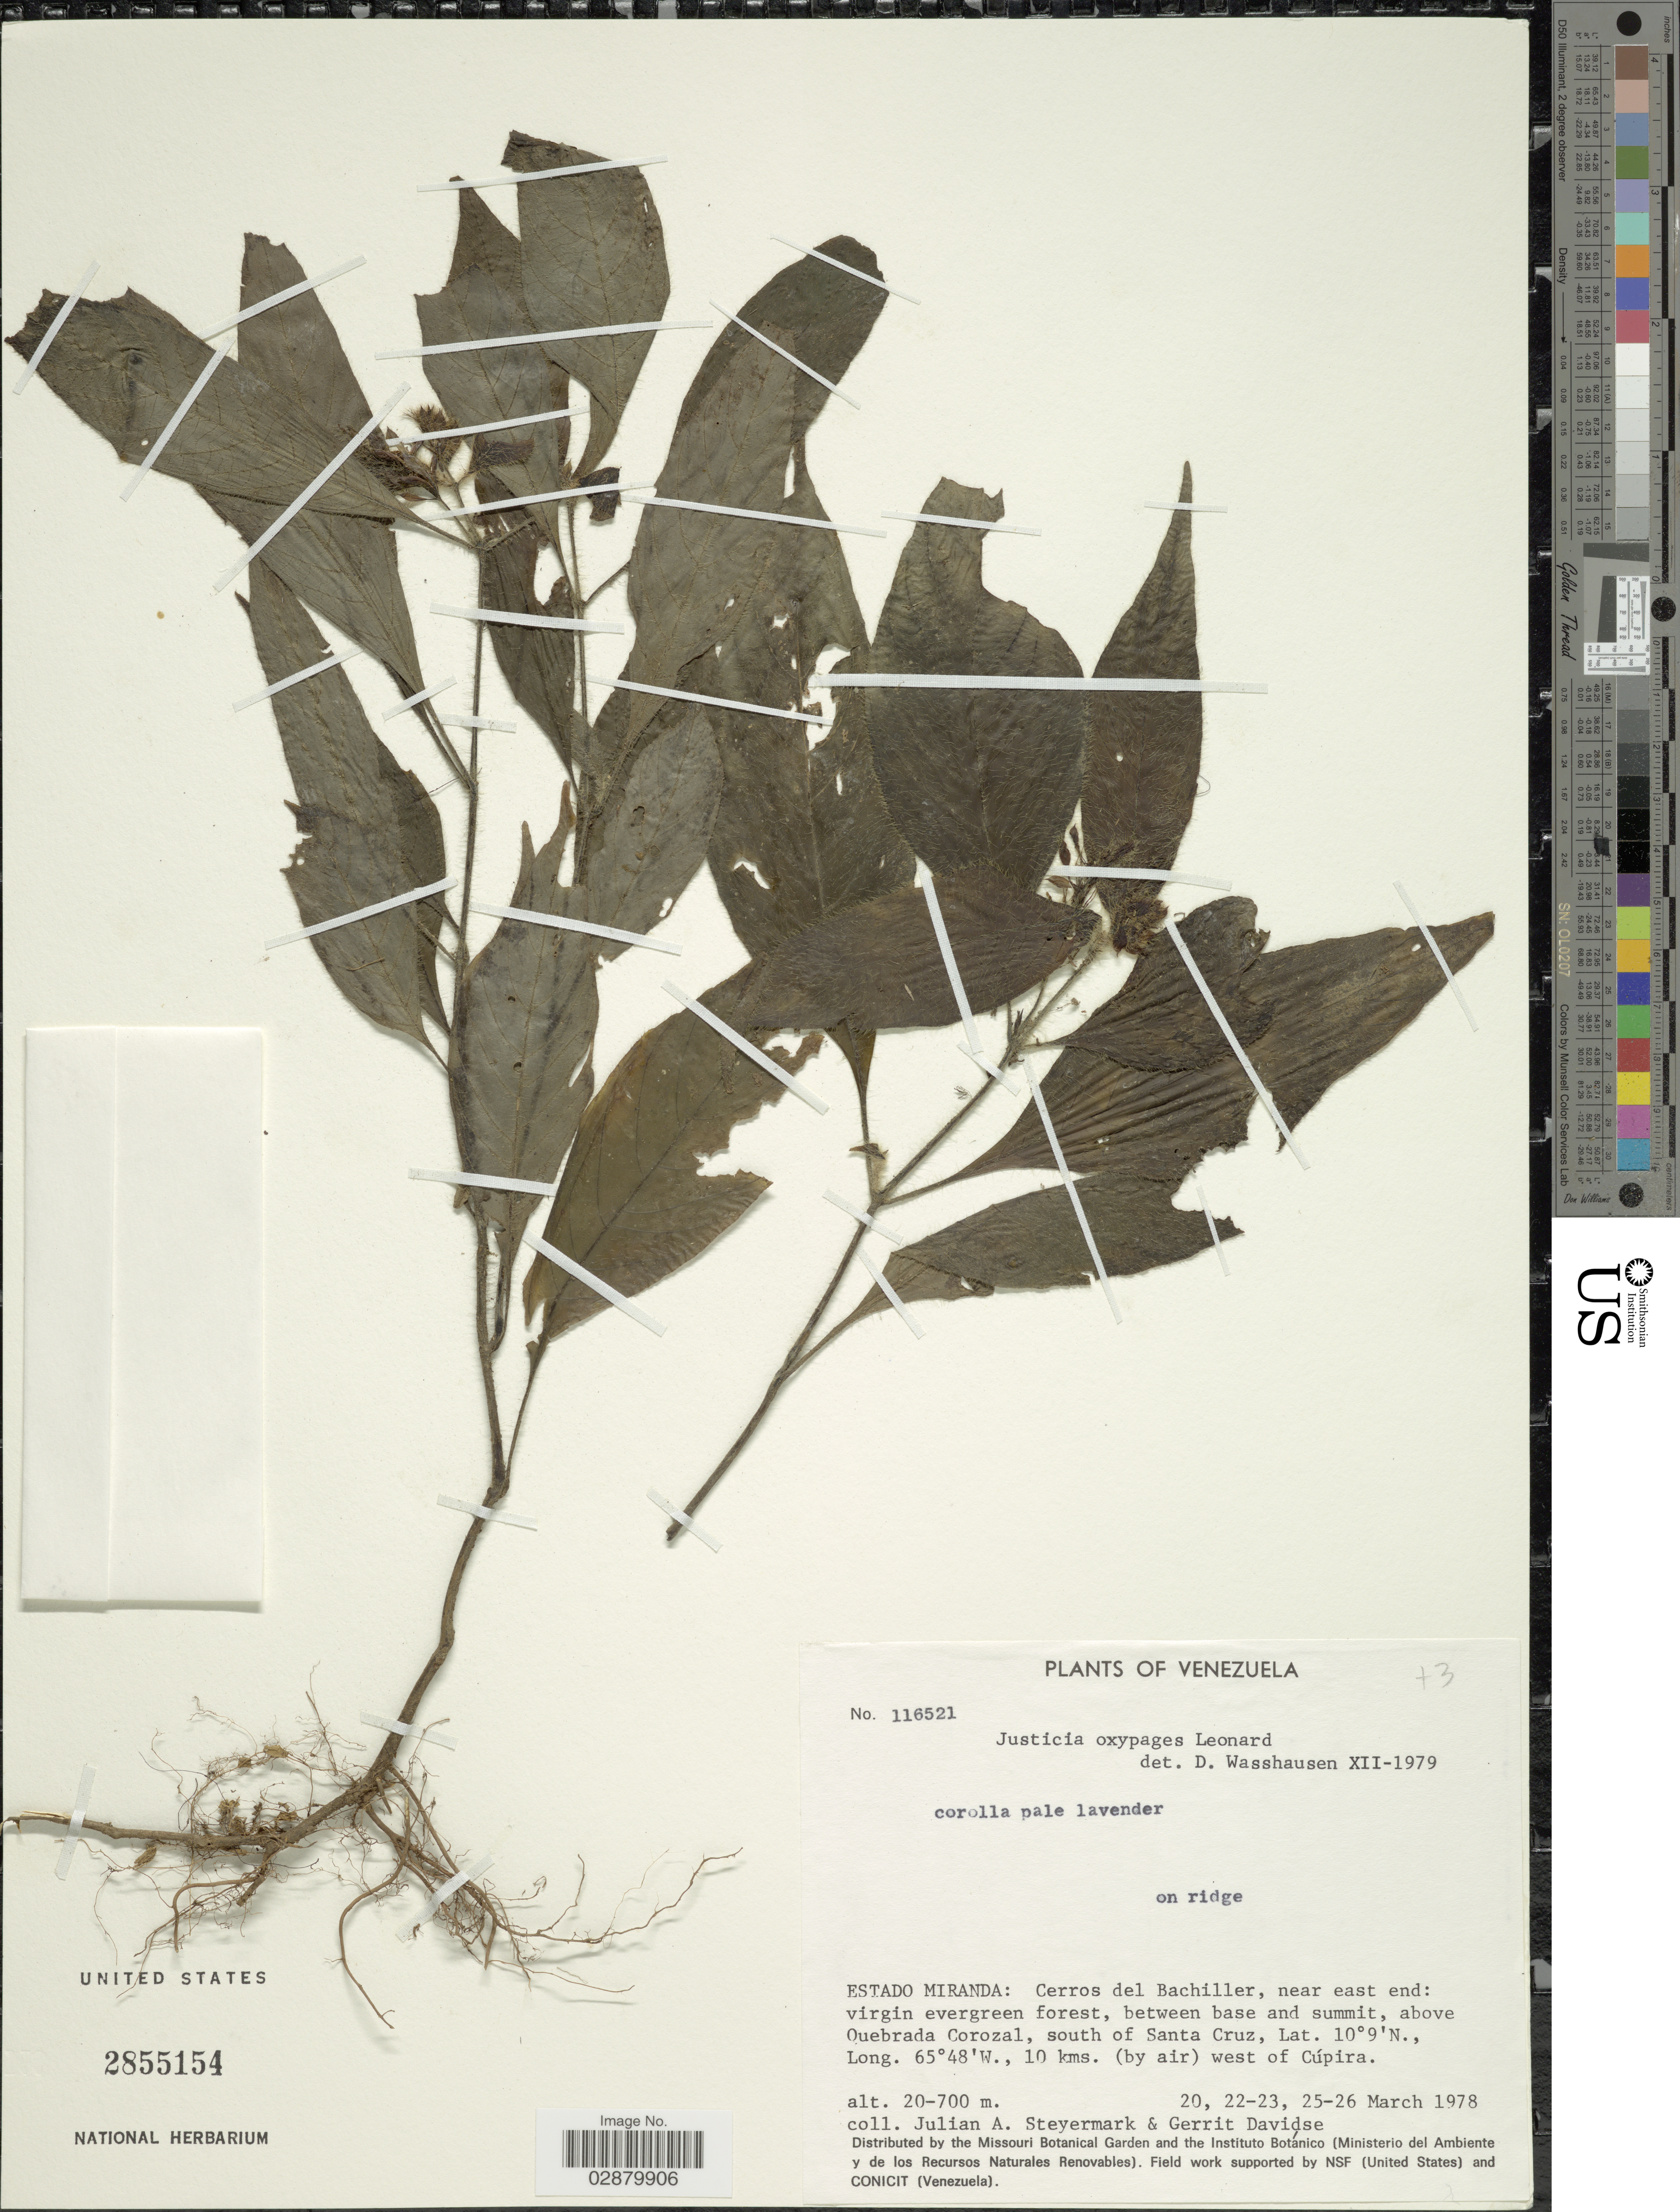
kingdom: Plantae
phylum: Tracheophyta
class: Magnoliopsida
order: Lamiales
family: Acanthaceae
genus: Justicia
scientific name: Justicia oxypages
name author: Leonard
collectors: J. Steyermark & G. Davidse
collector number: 116521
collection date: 1978-03-20/1978-03-26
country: Venezuela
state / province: Miranda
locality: Cerros del Bachiller, near east end: virgin evergreen forest, between base and summit, above Quebrada Corozal, south of Santa Cruz, 10 kms. (by air) west of Cúpira.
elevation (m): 20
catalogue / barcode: US 2855154